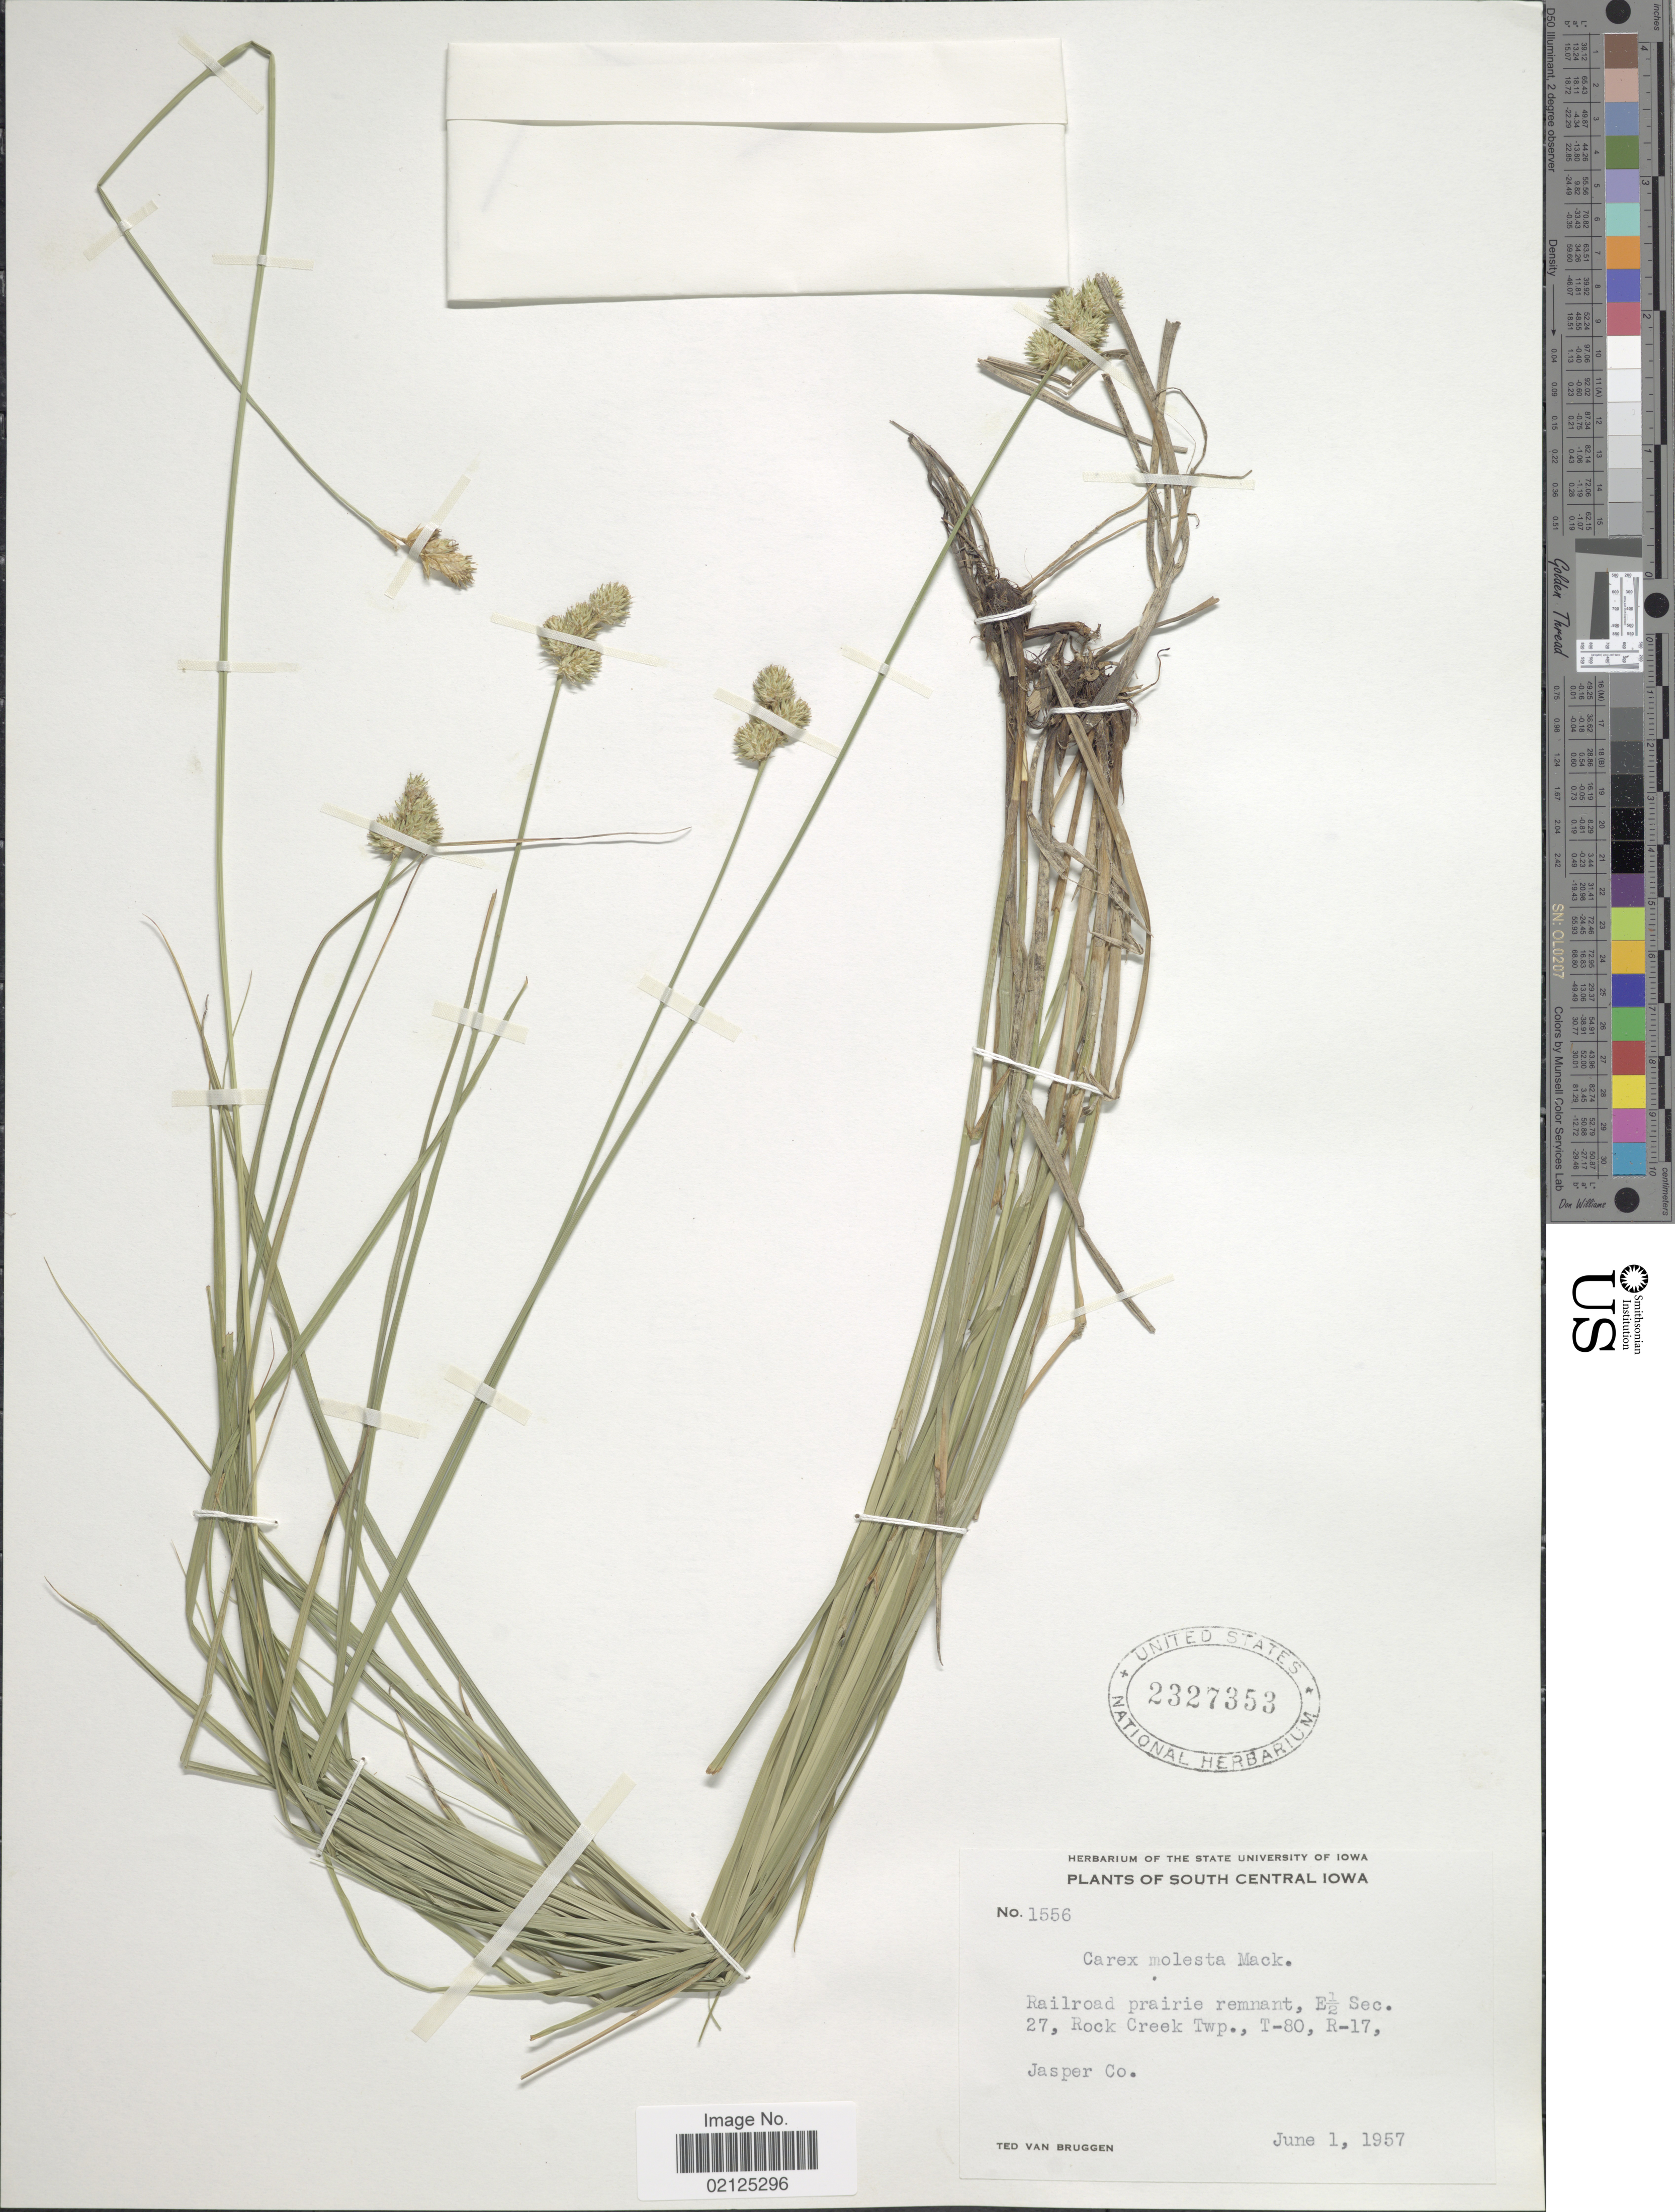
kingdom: Plantae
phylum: Tracheophyta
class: Liliopsida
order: Poales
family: Cyperaceae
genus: Carex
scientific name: Carex molesta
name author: Mack.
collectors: T. van Bruggen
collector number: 1556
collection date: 1957-06-01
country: United States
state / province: Iowa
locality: South Central Iowa, Railroad prairie remnant, E½ Sec.. 27, Rock Creek Twp., T-80, R-17, Jasper Co.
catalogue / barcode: US 2327353